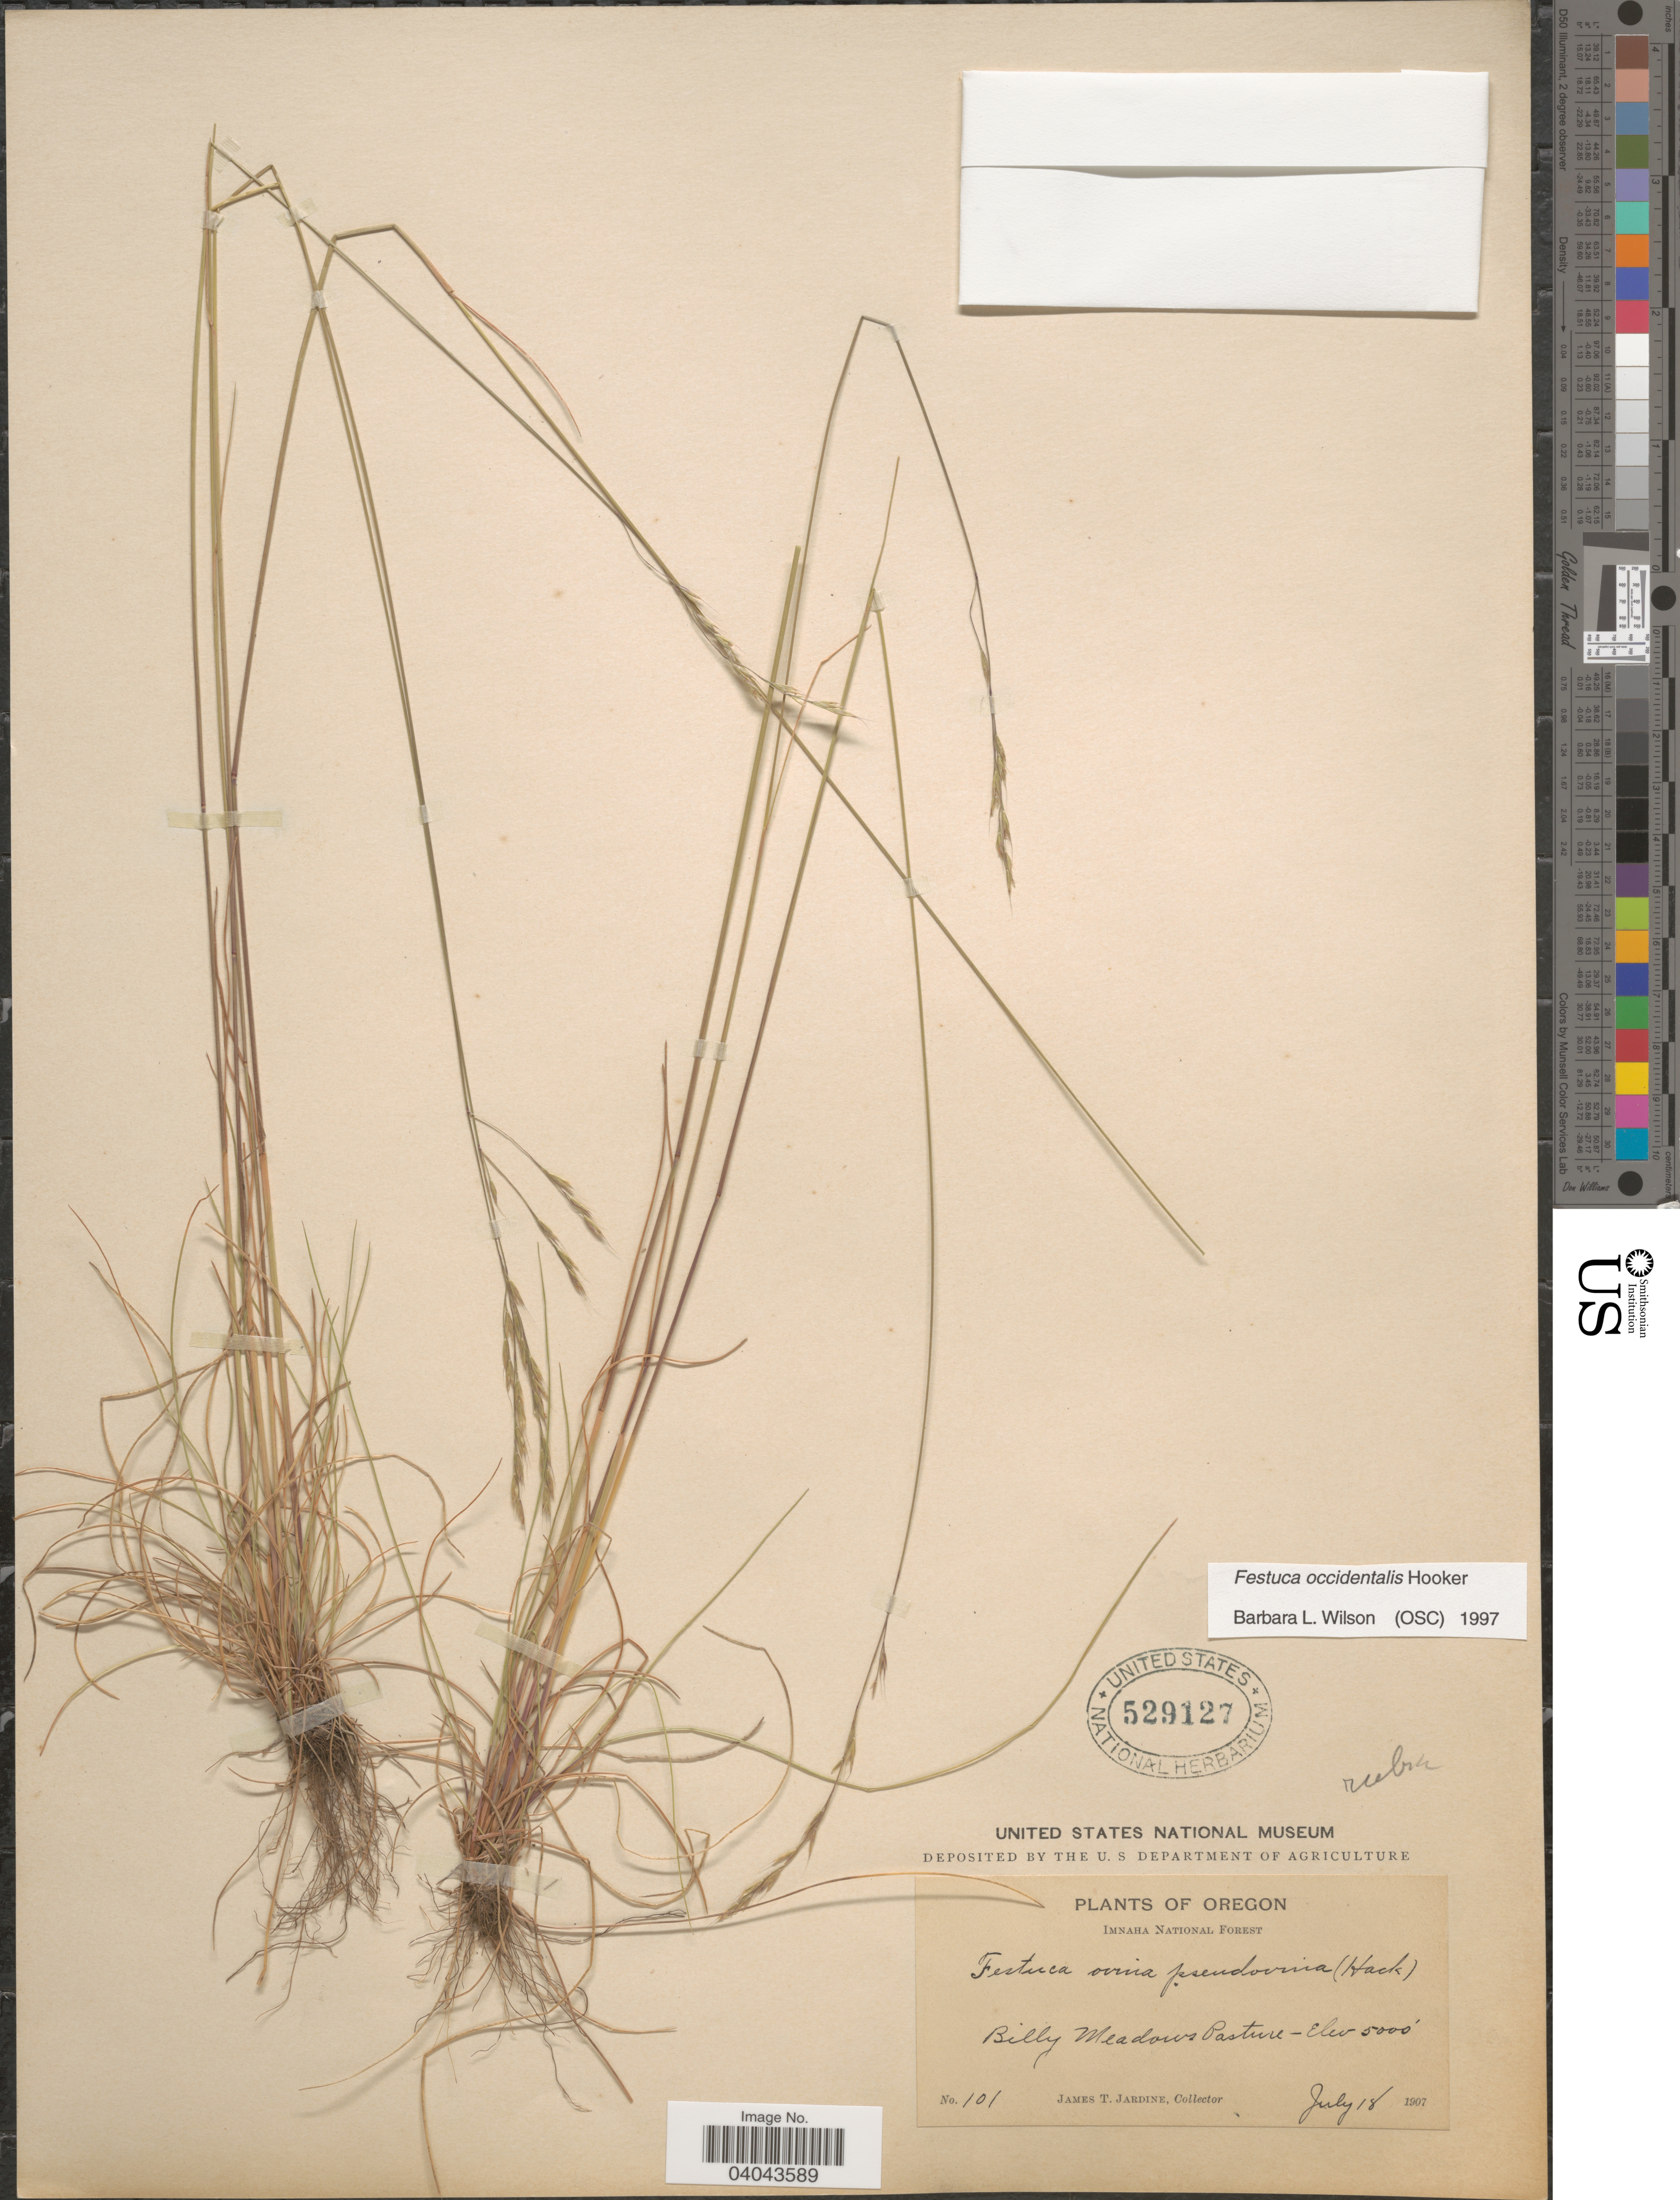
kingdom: Plantae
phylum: Tracheophyta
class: Liliopsida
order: Poales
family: Poaceae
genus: Festuca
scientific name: Festuca occidentalis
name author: Hook.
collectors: J. T. Jardine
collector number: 101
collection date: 1907-07-18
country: United States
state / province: Oregon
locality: Imnaha National Forest. Billy Meadows Pasture.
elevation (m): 1524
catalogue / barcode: US 529127